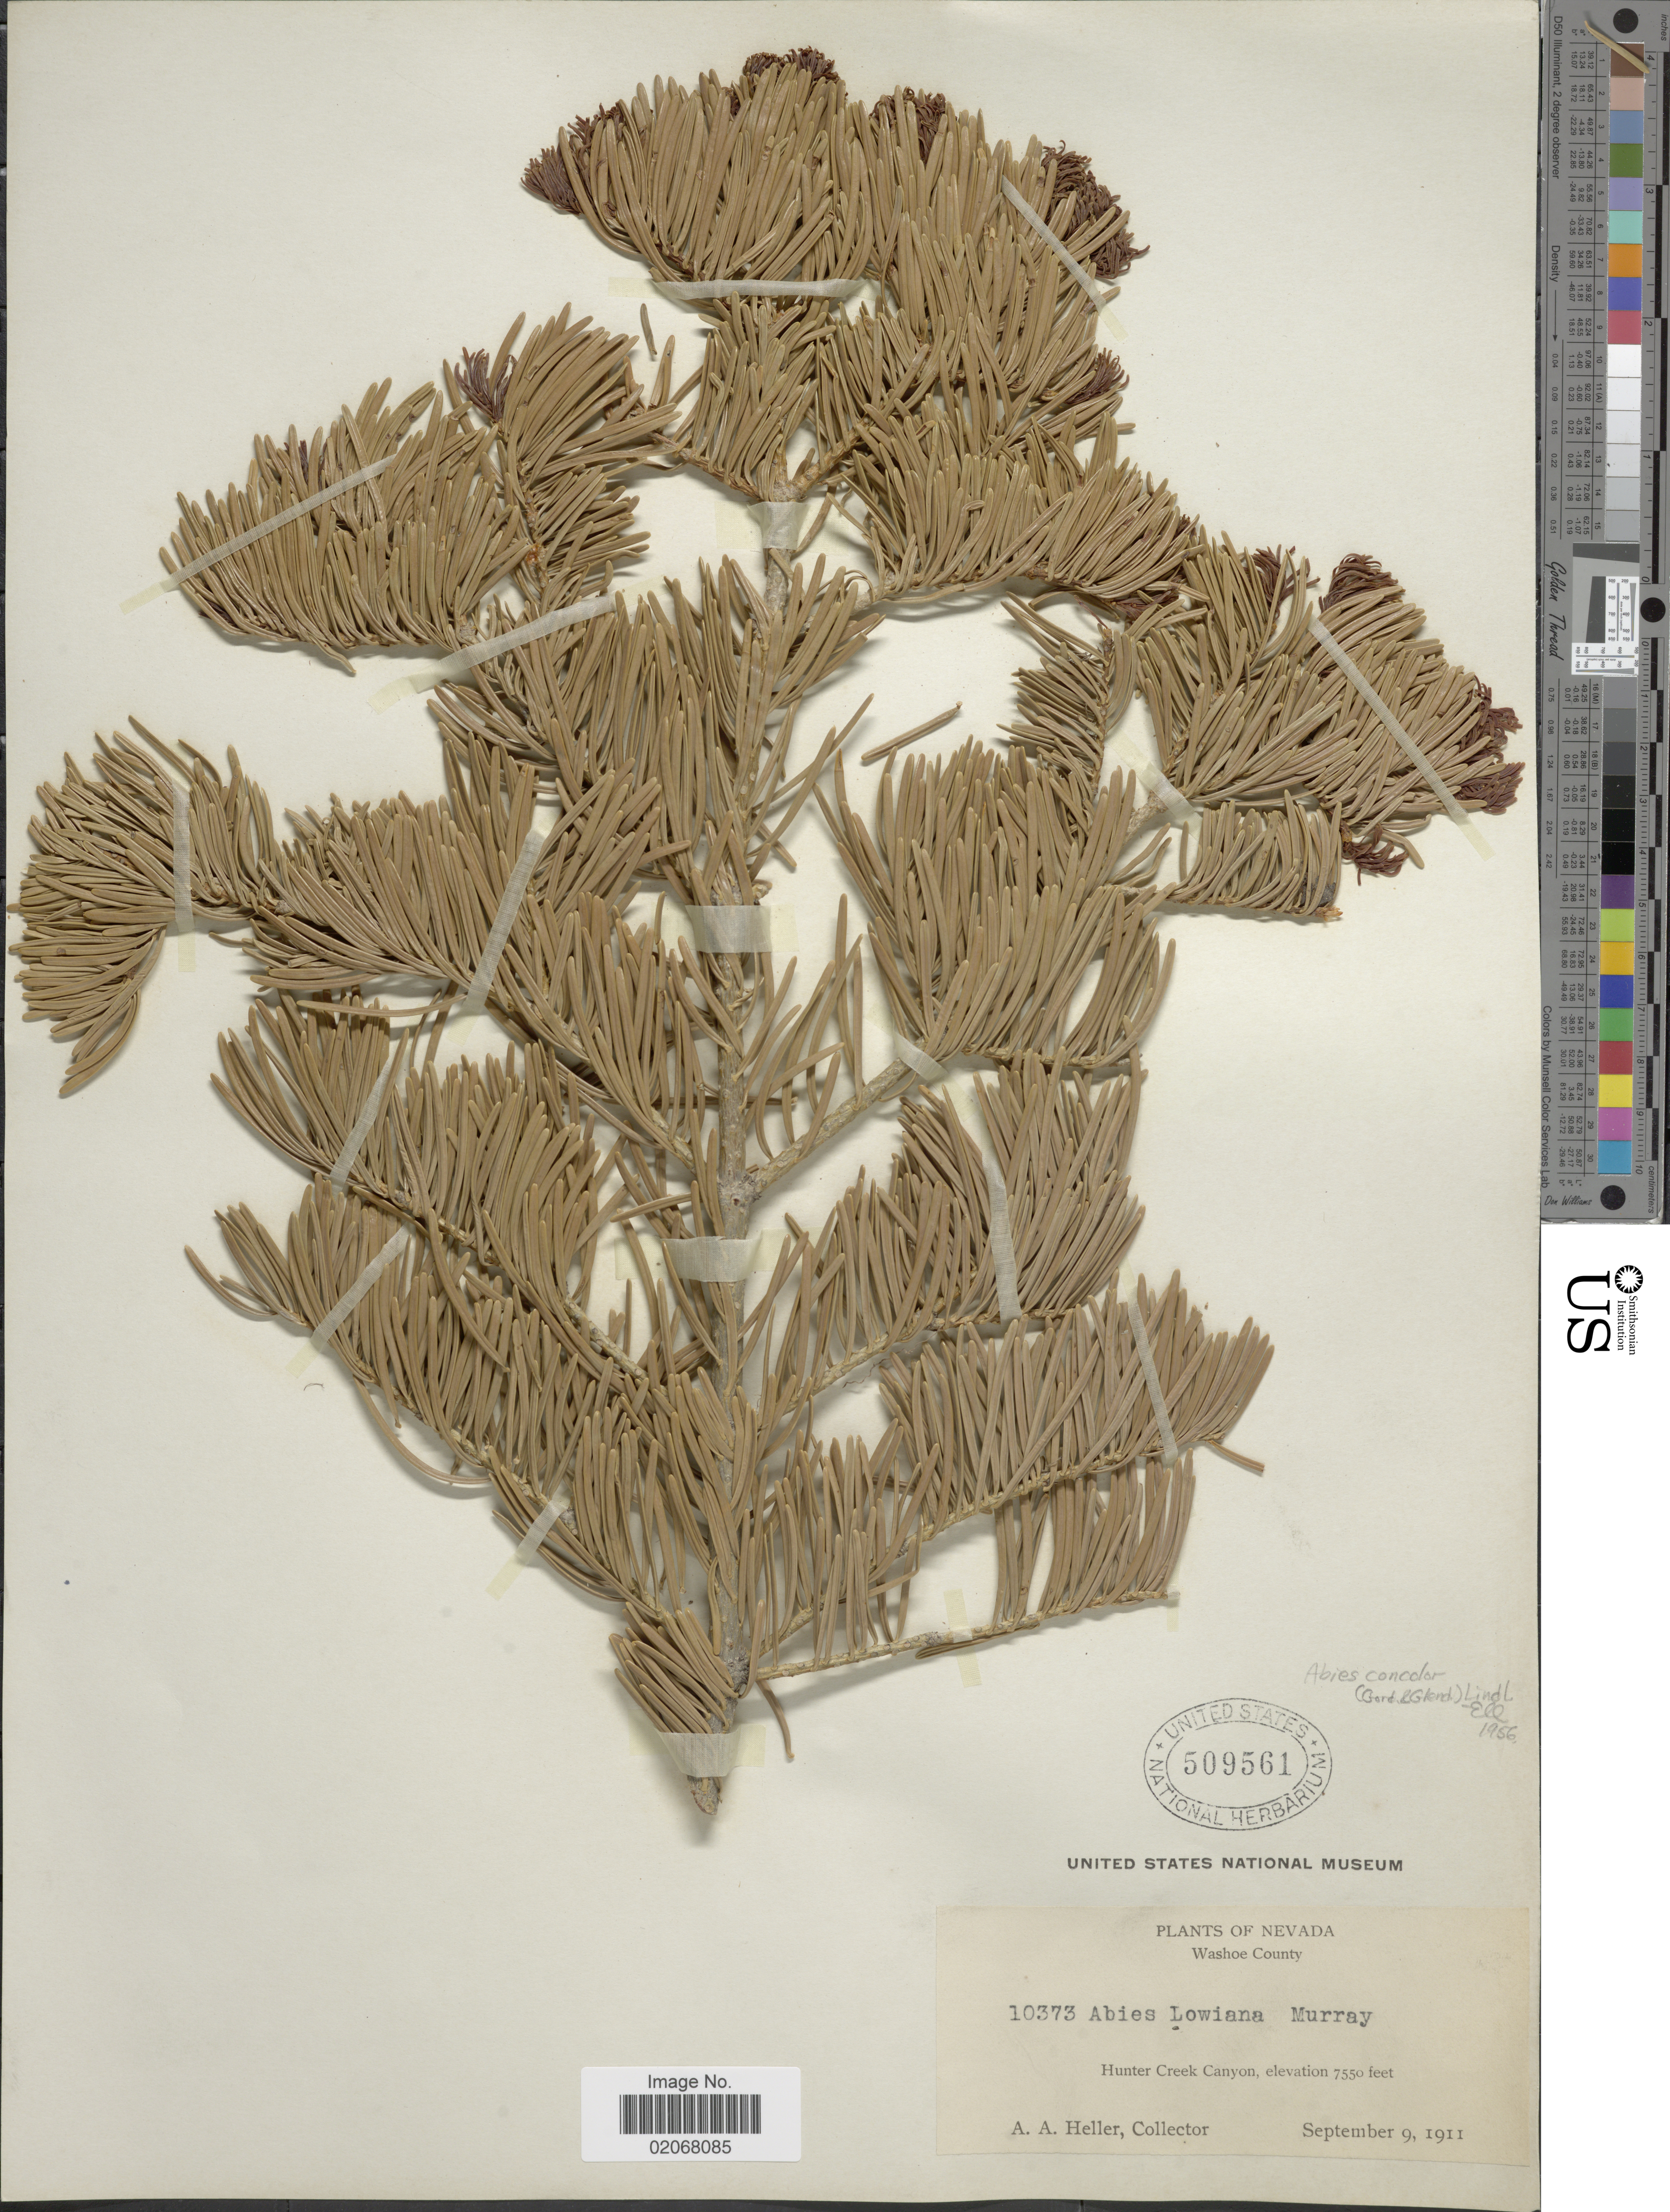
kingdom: Plantae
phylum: Tracheophyta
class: Pinopsida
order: Pinales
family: Pinaceae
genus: Abies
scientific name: Abies concolor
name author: (Gordon & Glend.) Lindl. ex Hildebr.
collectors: A. A. Heller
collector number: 10373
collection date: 1911-09-09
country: United States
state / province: Nevada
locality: Washoe County, Hunter Creek Canyon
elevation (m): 2301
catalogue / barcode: US 509561